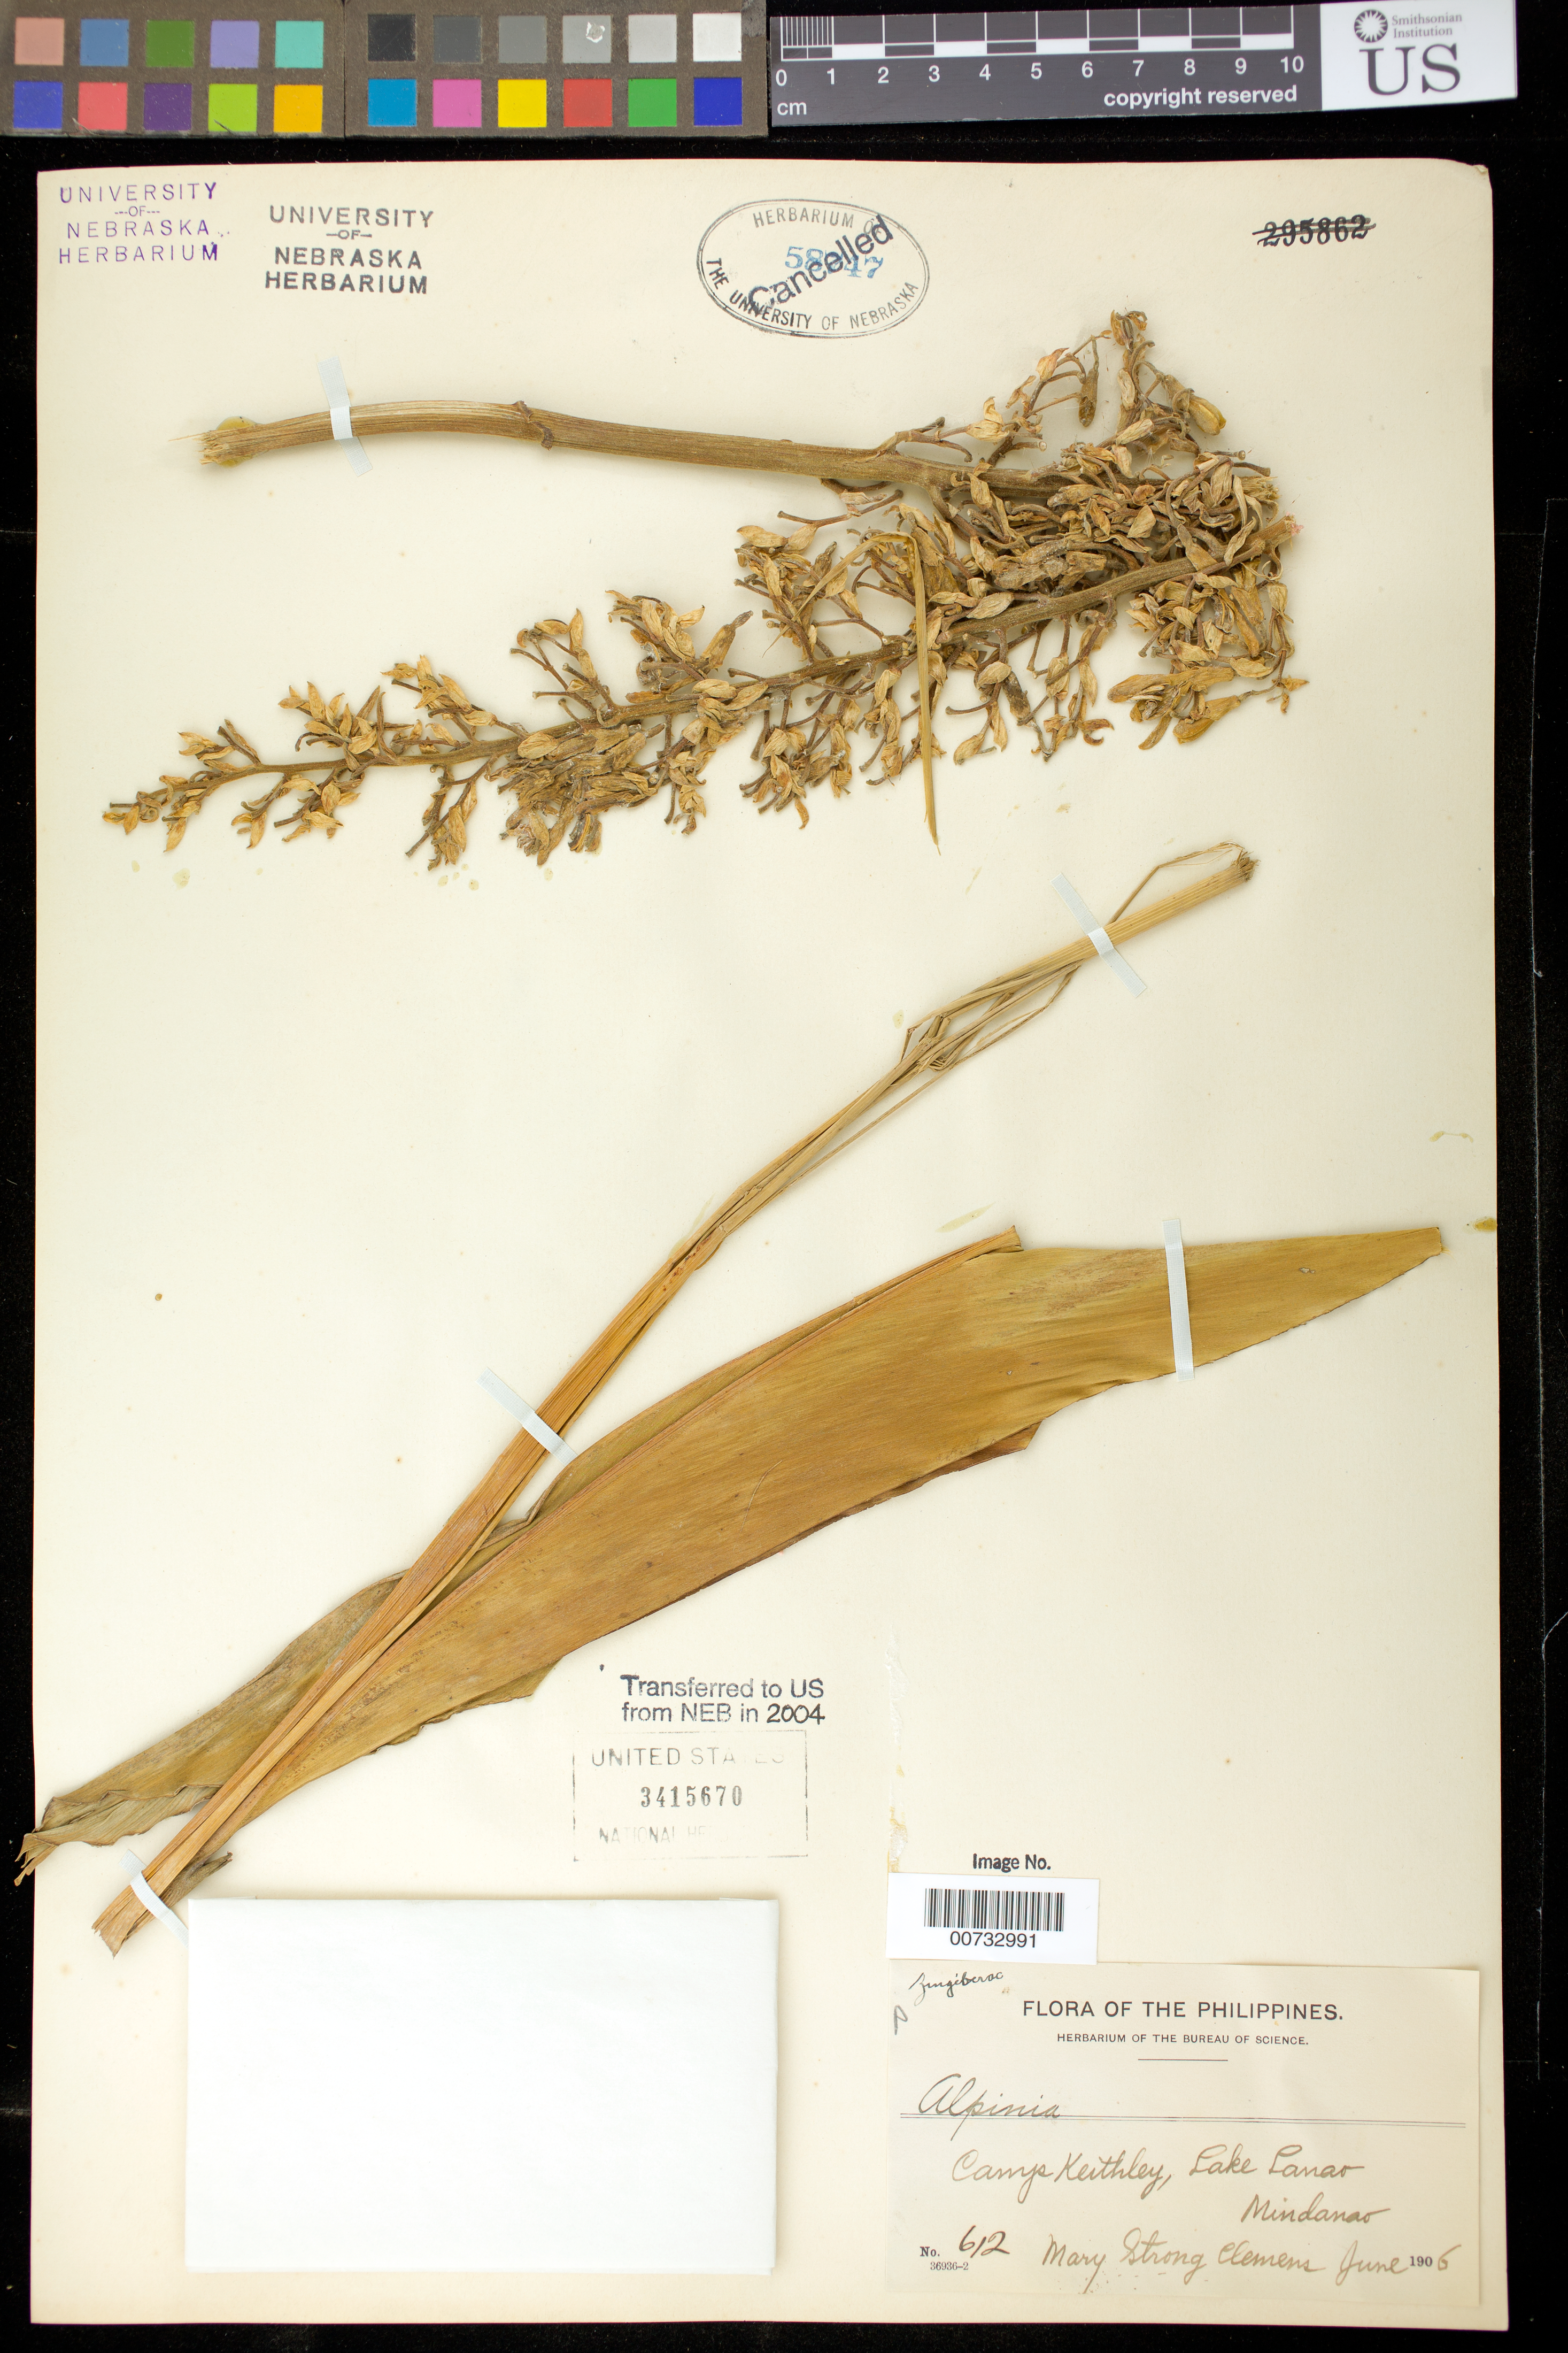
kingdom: Plantae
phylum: Tracheophyta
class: Liliopsida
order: Zingiberales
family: Zingiberaceae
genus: Alpinia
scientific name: Alpinia galanga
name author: (L.) Willd.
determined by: Docot, Rudolph Valentino A.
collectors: M. S. Clemens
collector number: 612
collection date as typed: Jun 1906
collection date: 1906-06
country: Philippines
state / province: Muslim Mindanao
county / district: Lanao del Sur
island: Mindanao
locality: Camp Keithley, Lake Lanao.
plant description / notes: Transferred from University of Nebraska herbarium (NEB) in 2004; 58747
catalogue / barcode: US 3415670